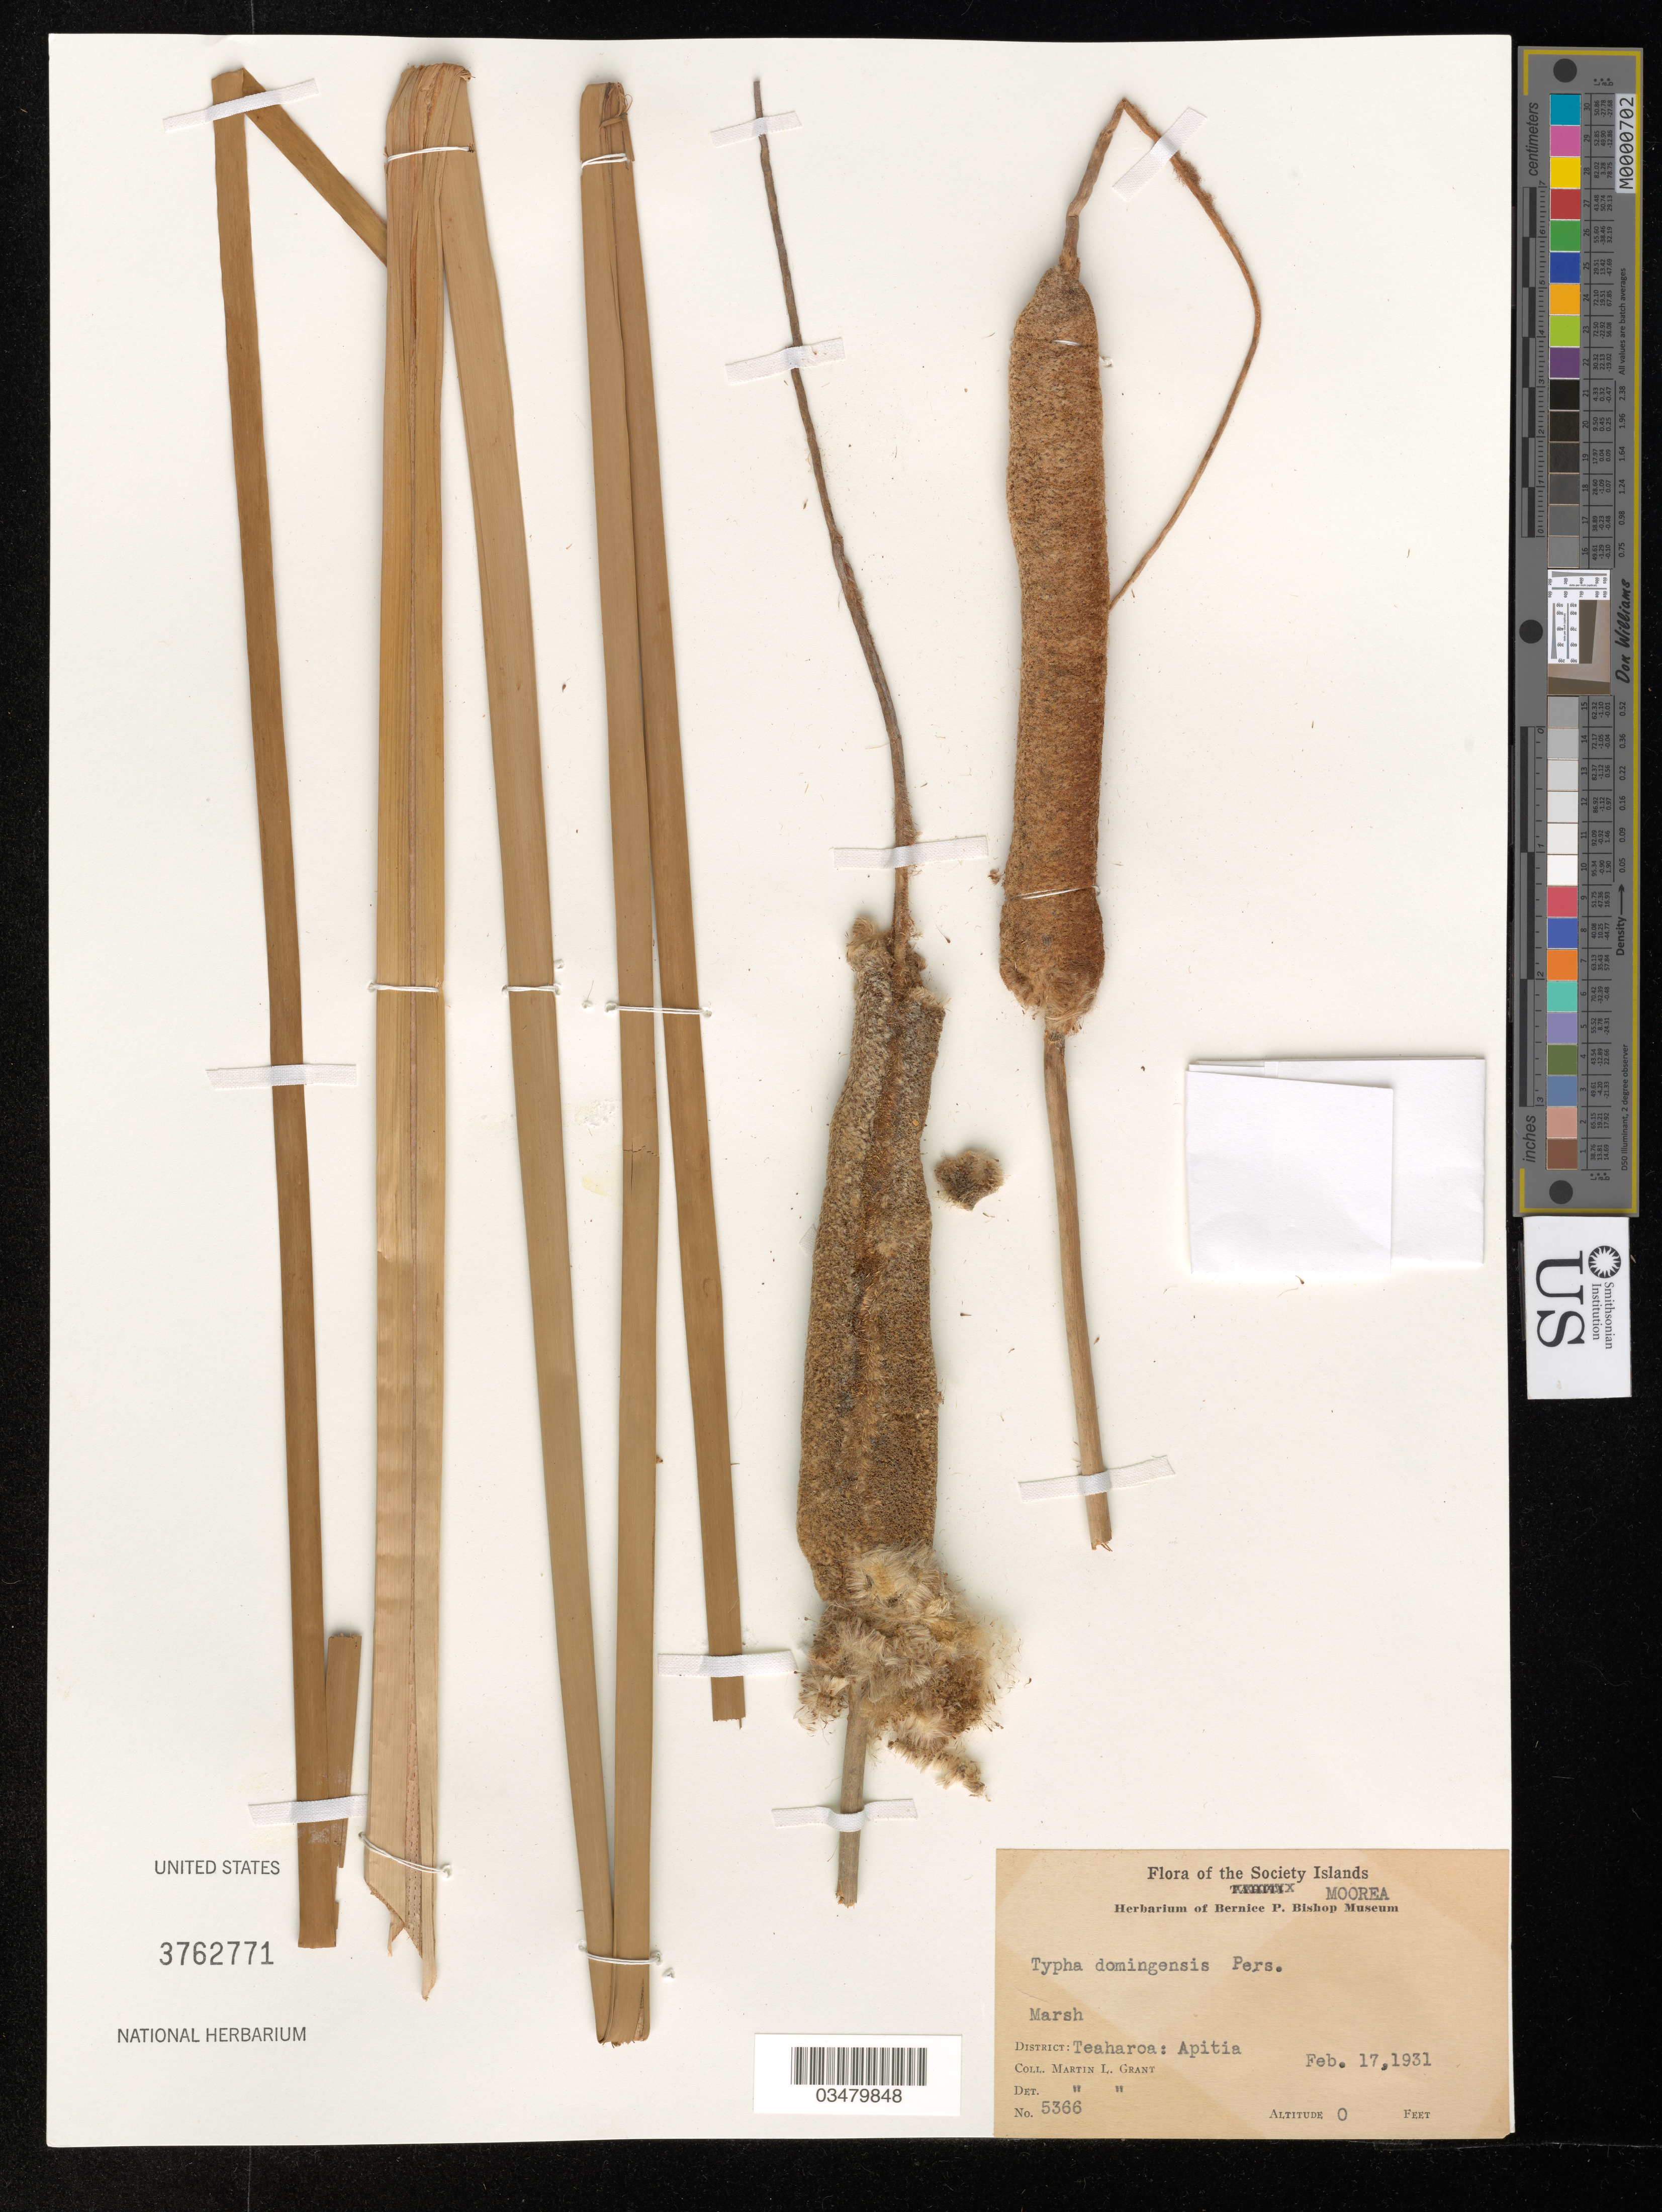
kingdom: Plantae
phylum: Tracheophyta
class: Liliopsida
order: Poales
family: Typhaceae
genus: Typha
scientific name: Typha domingensis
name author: Pers.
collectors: M. L. Grant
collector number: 5366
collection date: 1931-02-17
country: French Polynesia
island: Moorea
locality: District Teaharoa: Apitia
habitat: Marsh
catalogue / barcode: US 3762771